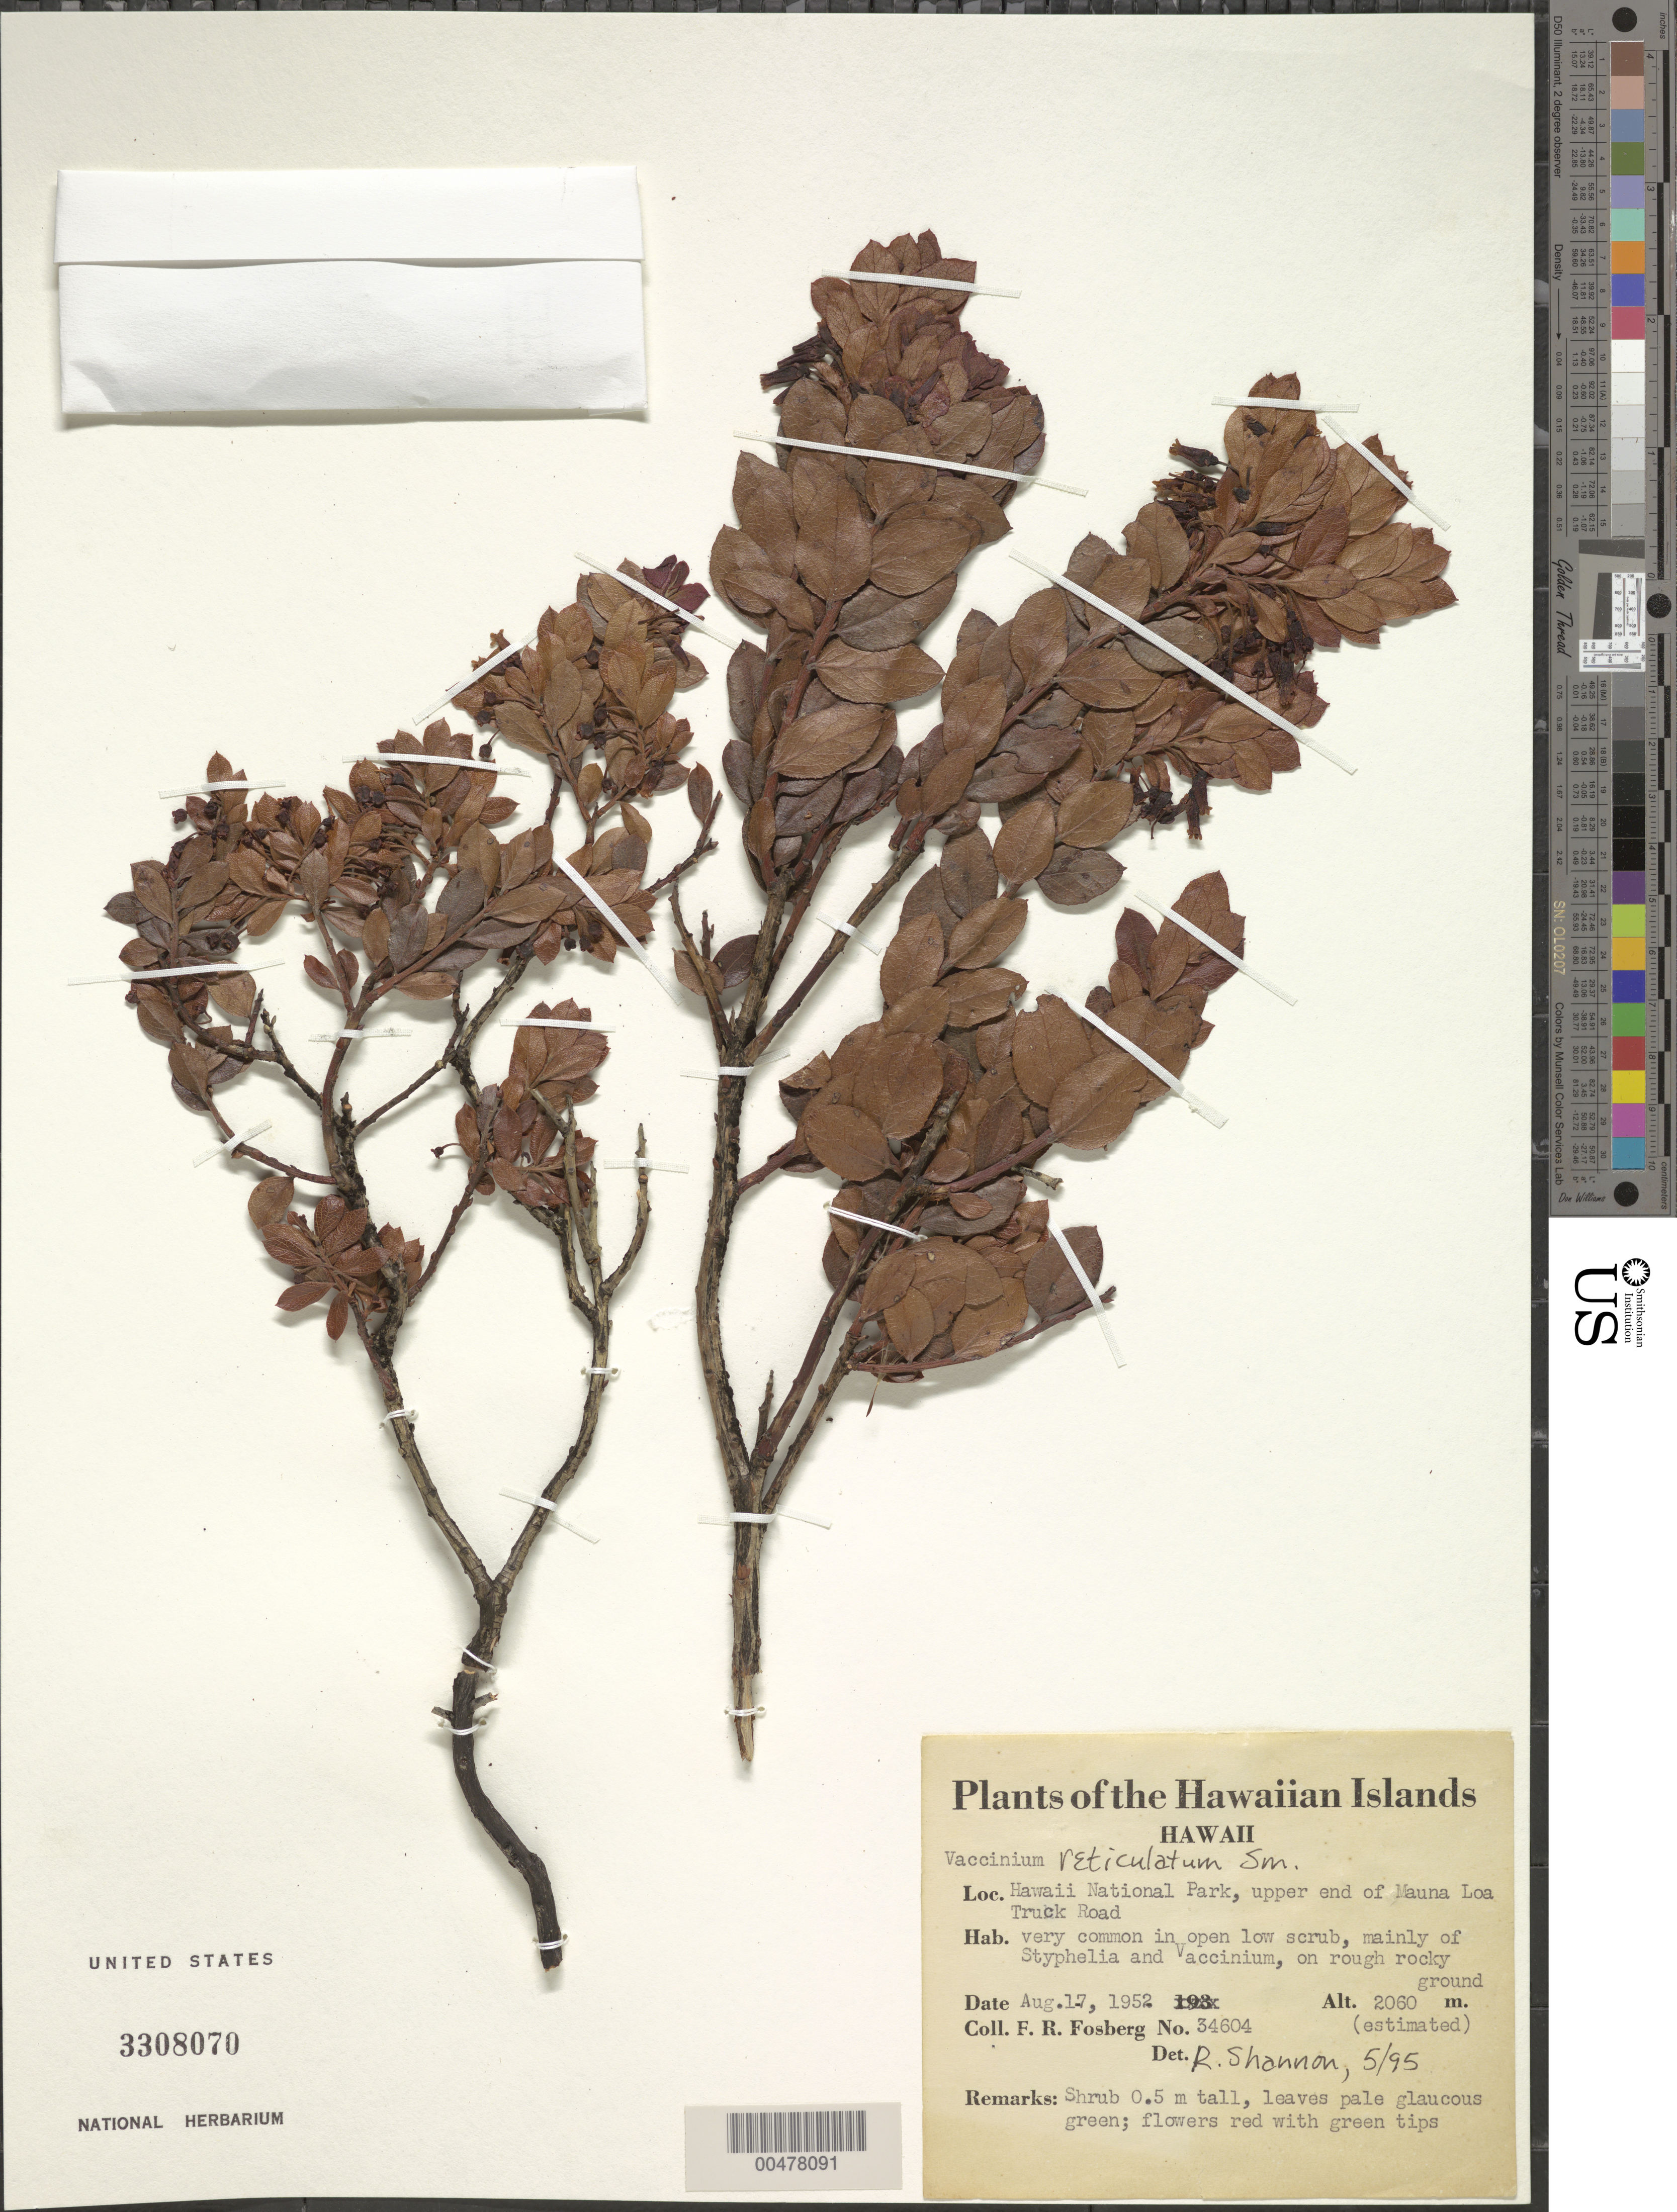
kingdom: Plantae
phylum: Tracheophyta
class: Magnoliopsida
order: Ericales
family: Ericaceae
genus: Vaccinium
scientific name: Vaccinium reticulatum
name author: Sm.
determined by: Shannon, R.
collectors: F. R. Fosberg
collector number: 34604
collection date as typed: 17 Aug 1952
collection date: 1952-08-17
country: United States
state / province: Hawaii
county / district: Hawaii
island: Hawaii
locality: Hawaii Nat Park, upper end of Mauna Loa truck rd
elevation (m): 2060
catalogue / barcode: US 3308070